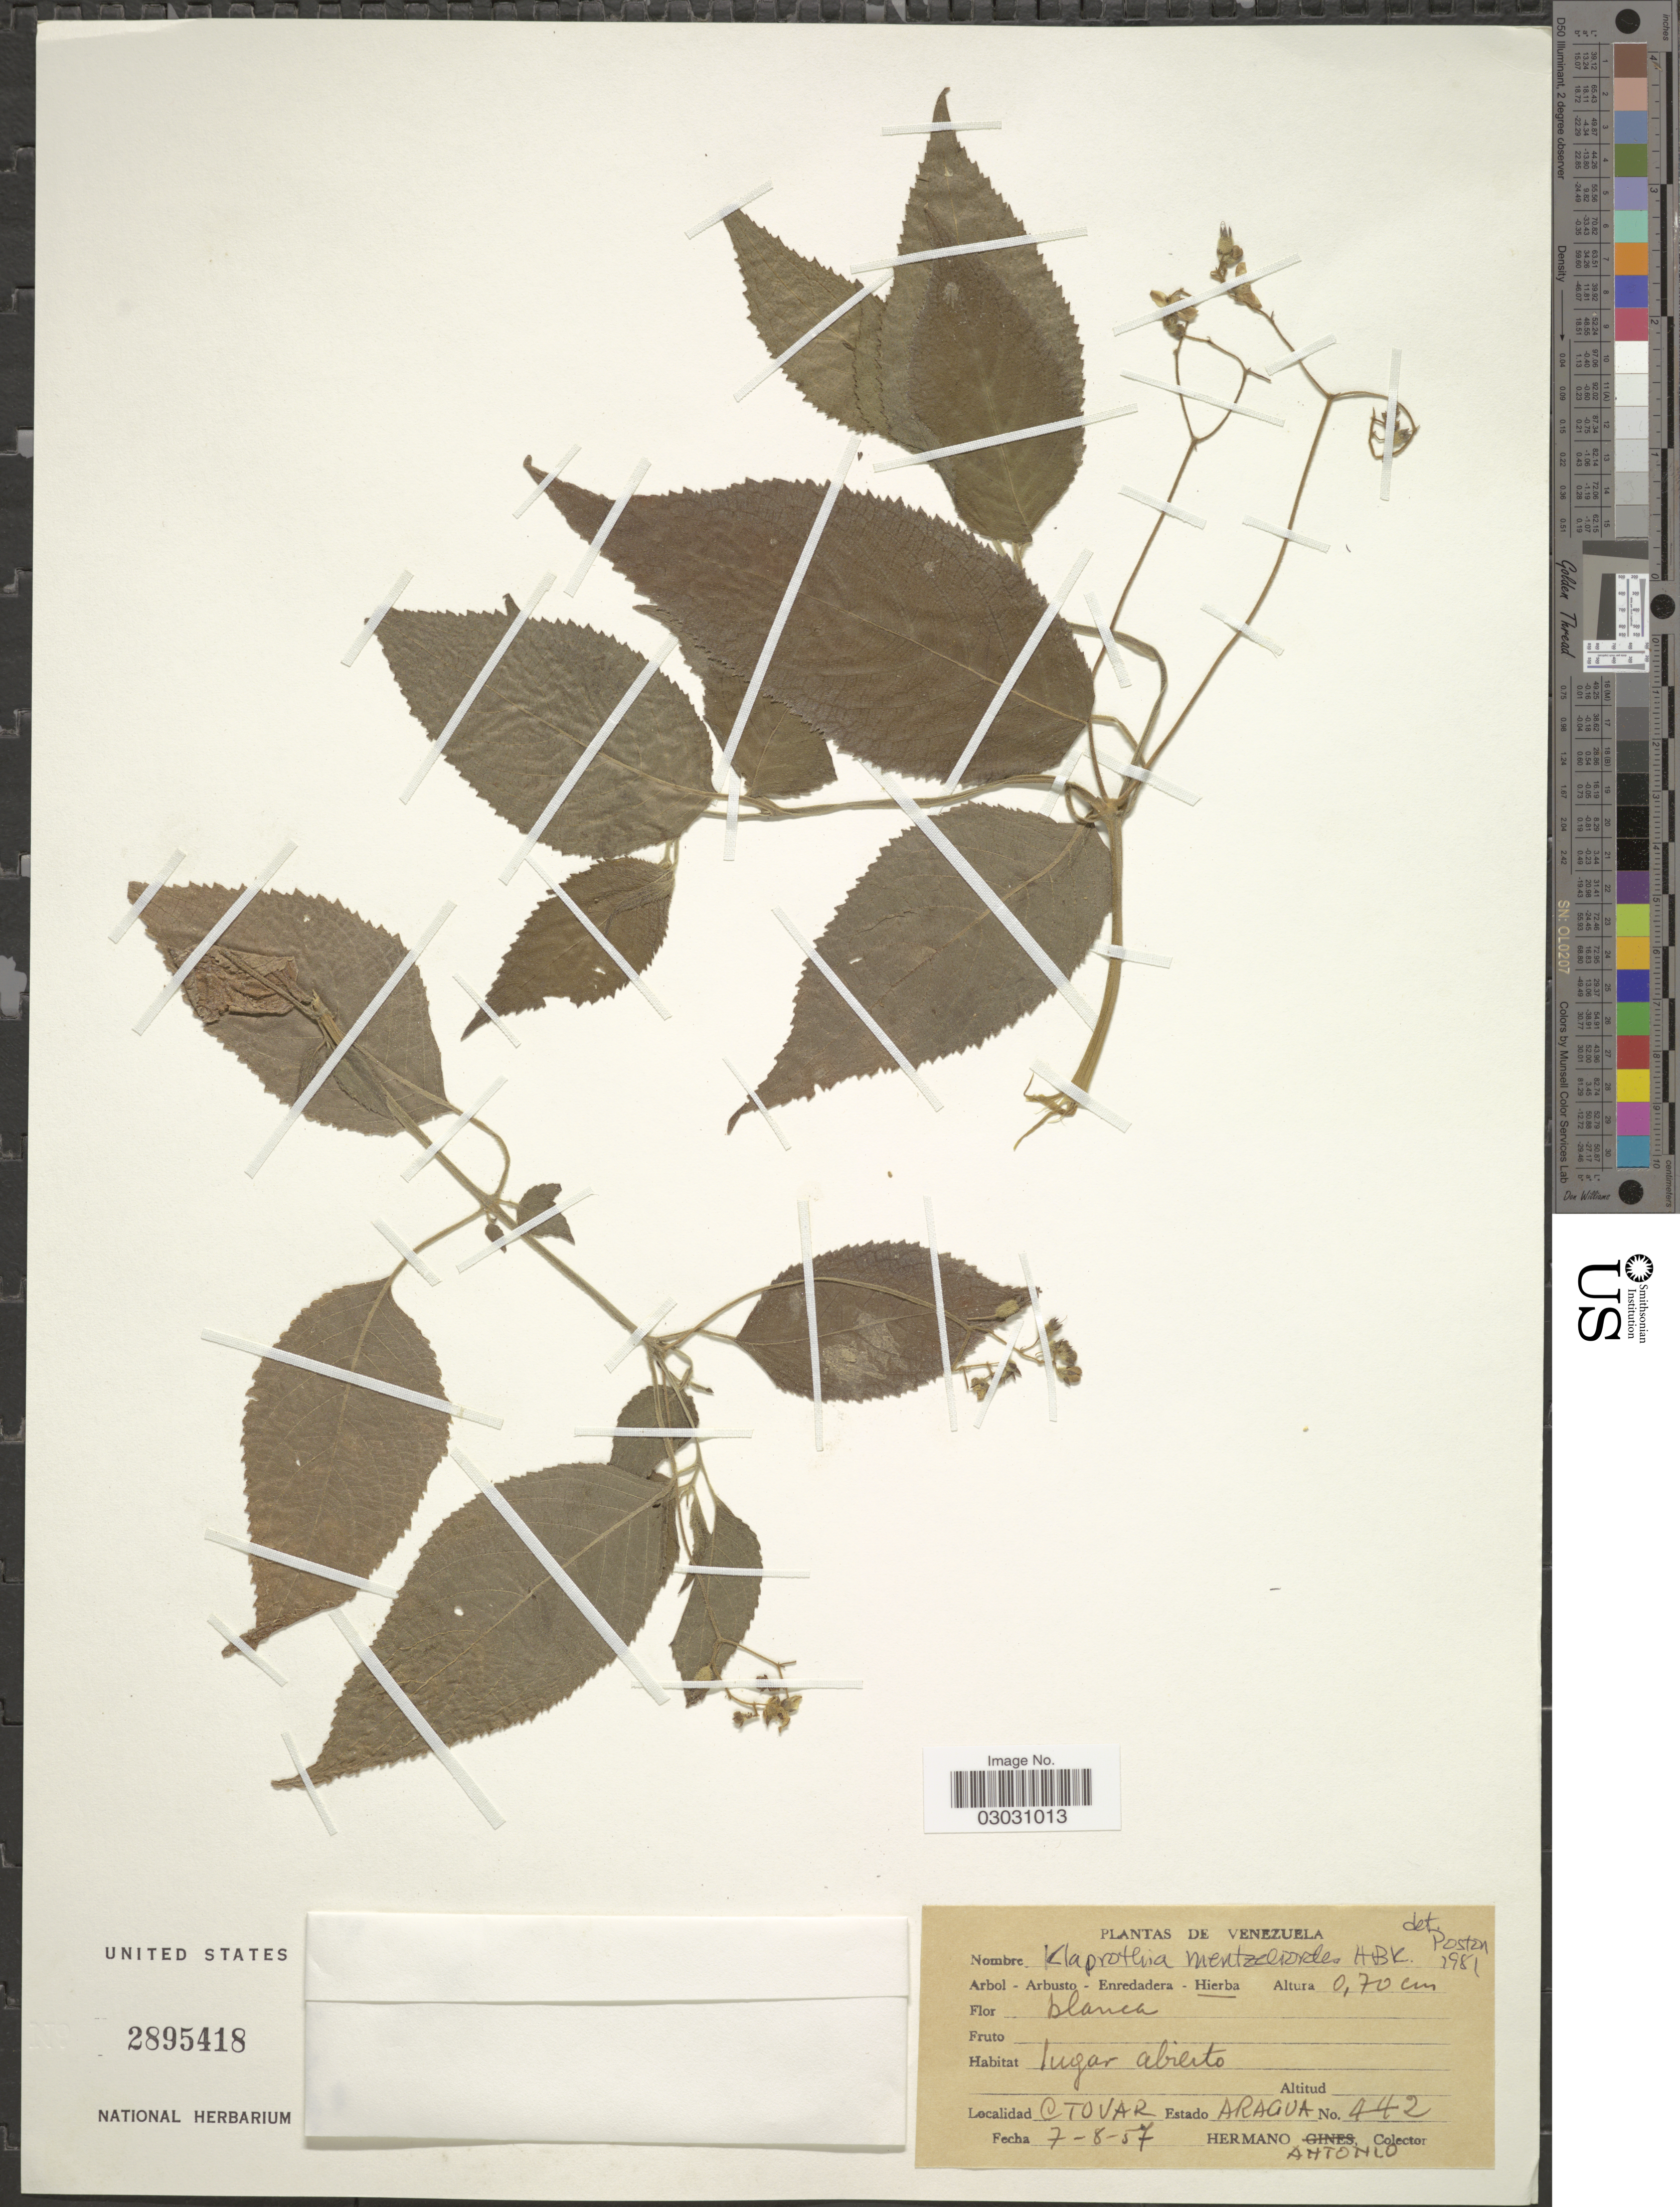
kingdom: Plantae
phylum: Tracheophyta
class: Magnoliopsida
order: Cornales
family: Loasaceae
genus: Klaprothia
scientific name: Klaprothia mentzelioides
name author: Kunth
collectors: H. Antonio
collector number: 442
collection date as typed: Transcribed d/m/y: 7/8/57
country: Venezuela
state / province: Aragua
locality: C Tovar.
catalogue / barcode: US 2895418